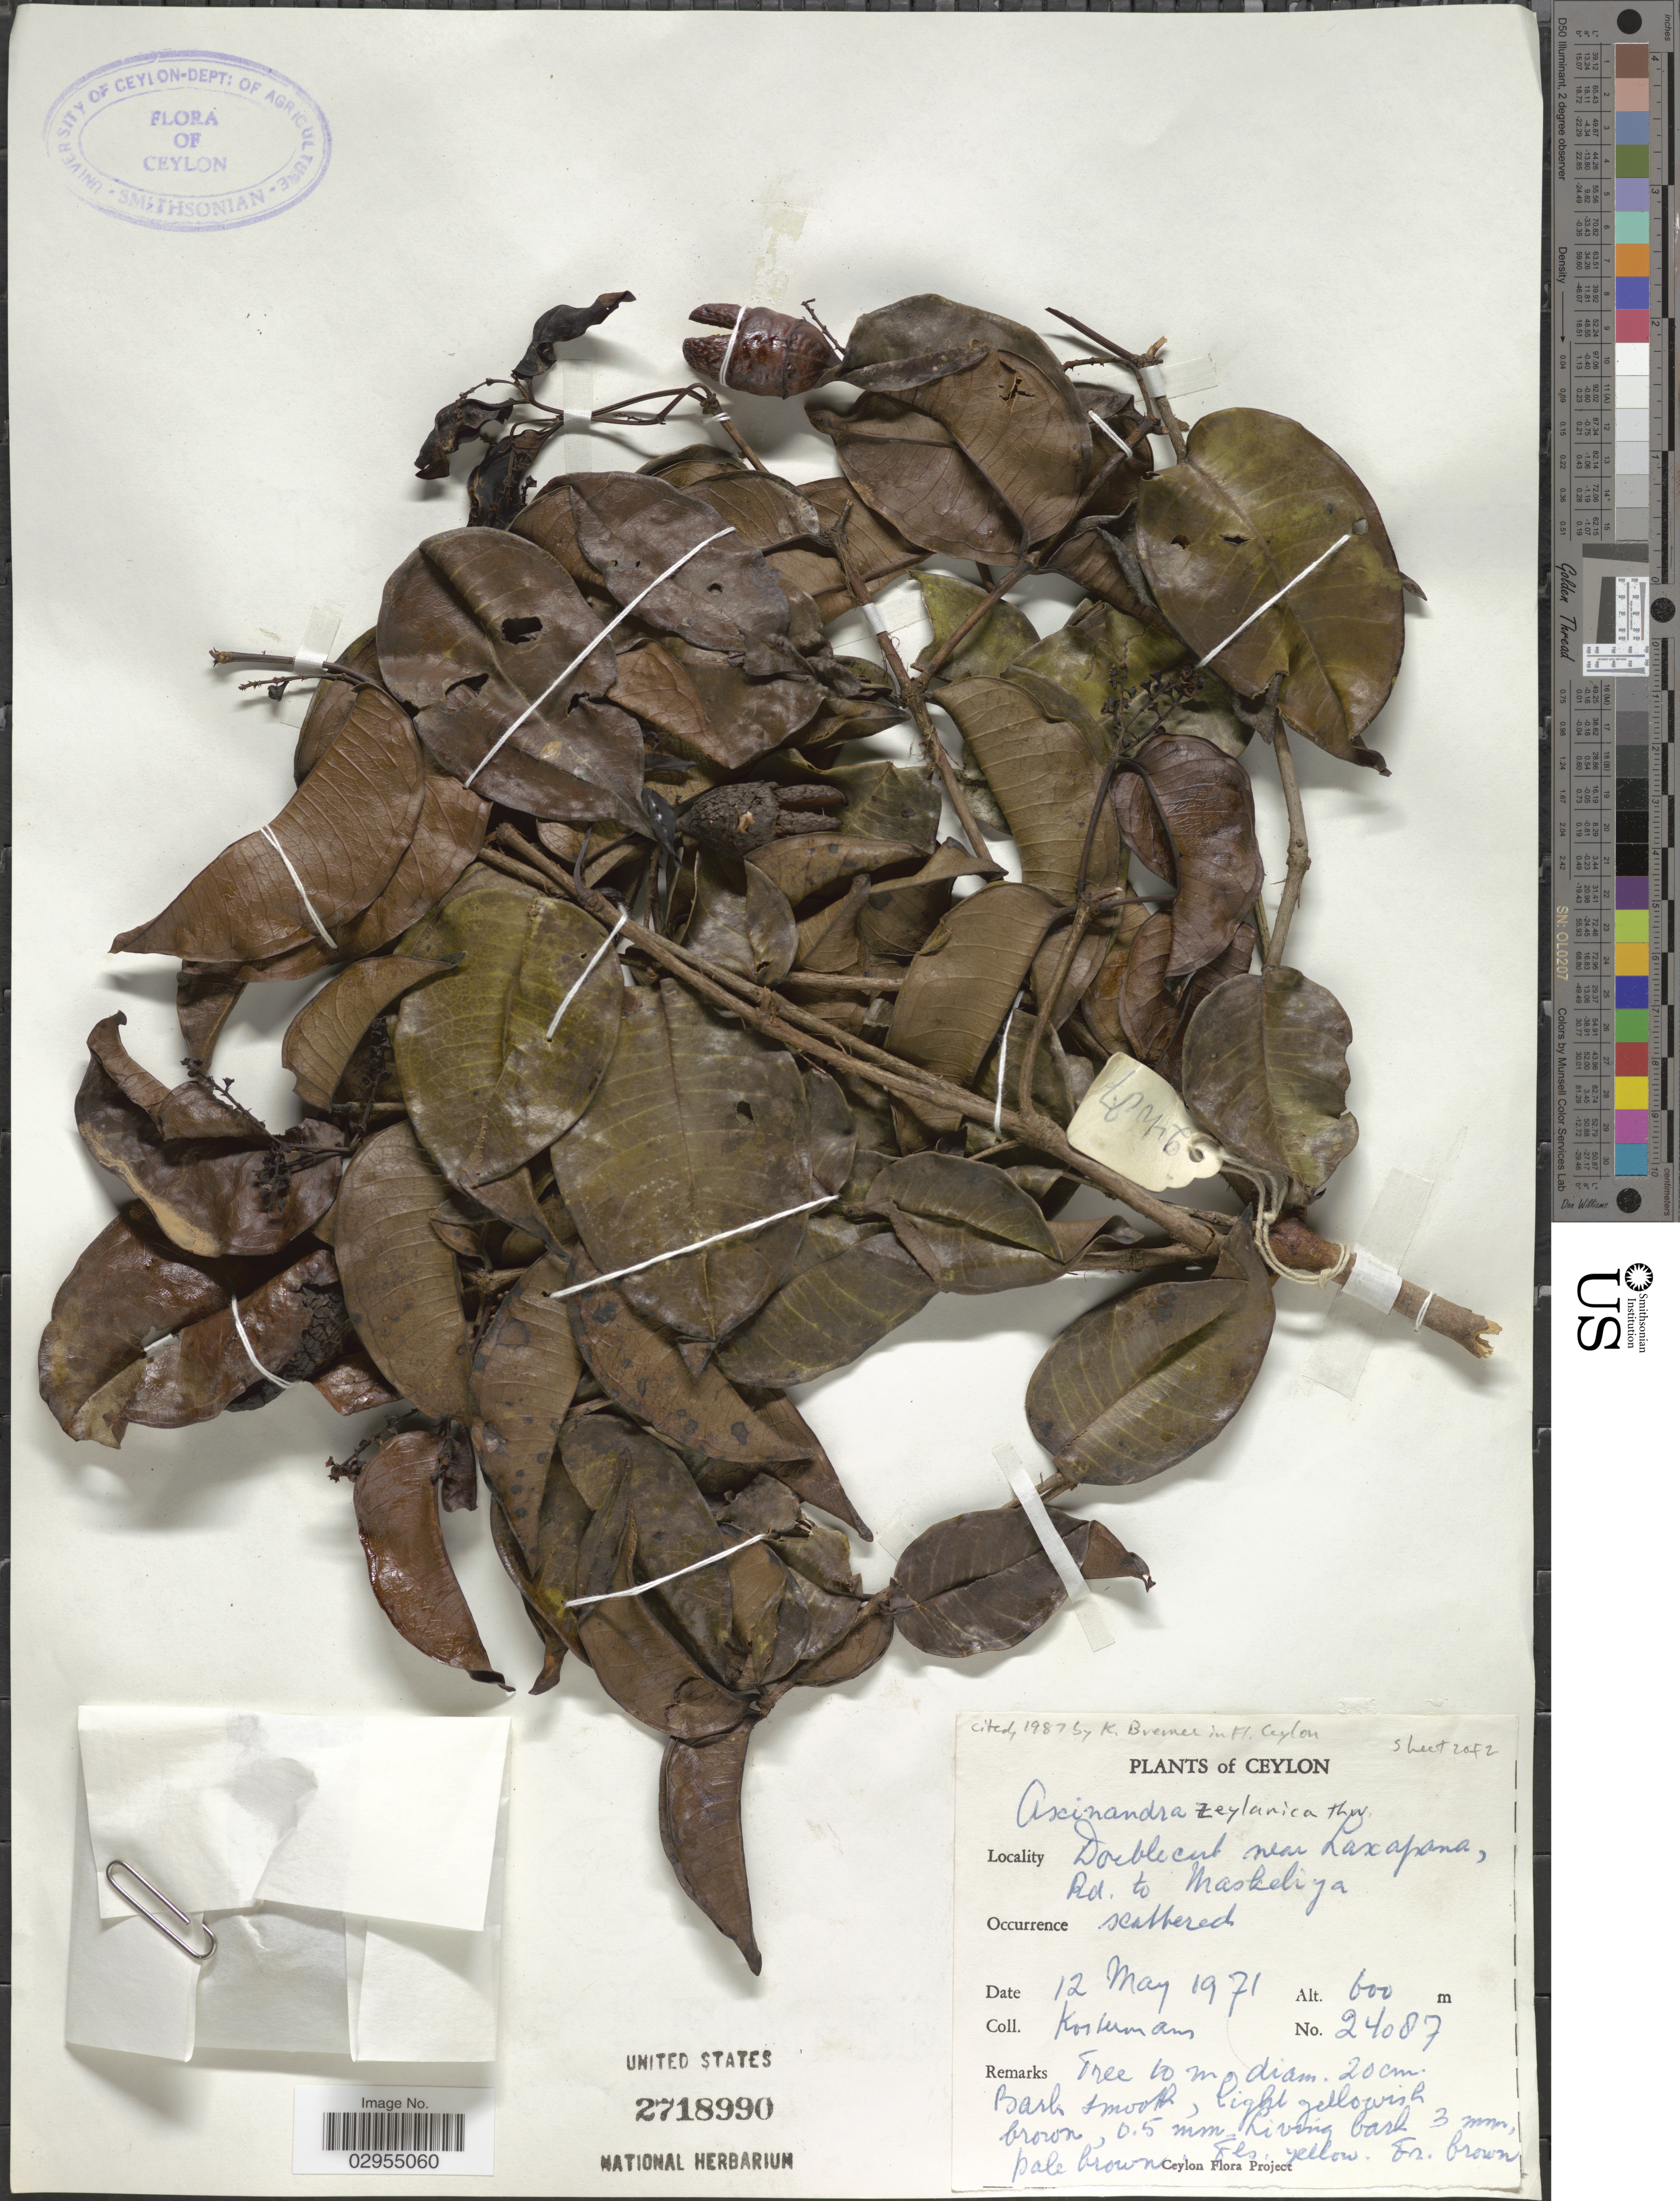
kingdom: Plantae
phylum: Tracheophyta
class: Magnoliopsida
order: Myrtales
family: Crypteroniaceae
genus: Axinandra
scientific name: Axinandra zeylanica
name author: Thwaites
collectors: Kostermans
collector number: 24087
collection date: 1971-05-12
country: Sri Lanka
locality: Ceylon. Doublecut near Laxapana, Rd to Maskeliya.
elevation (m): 600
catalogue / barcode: US 2718990